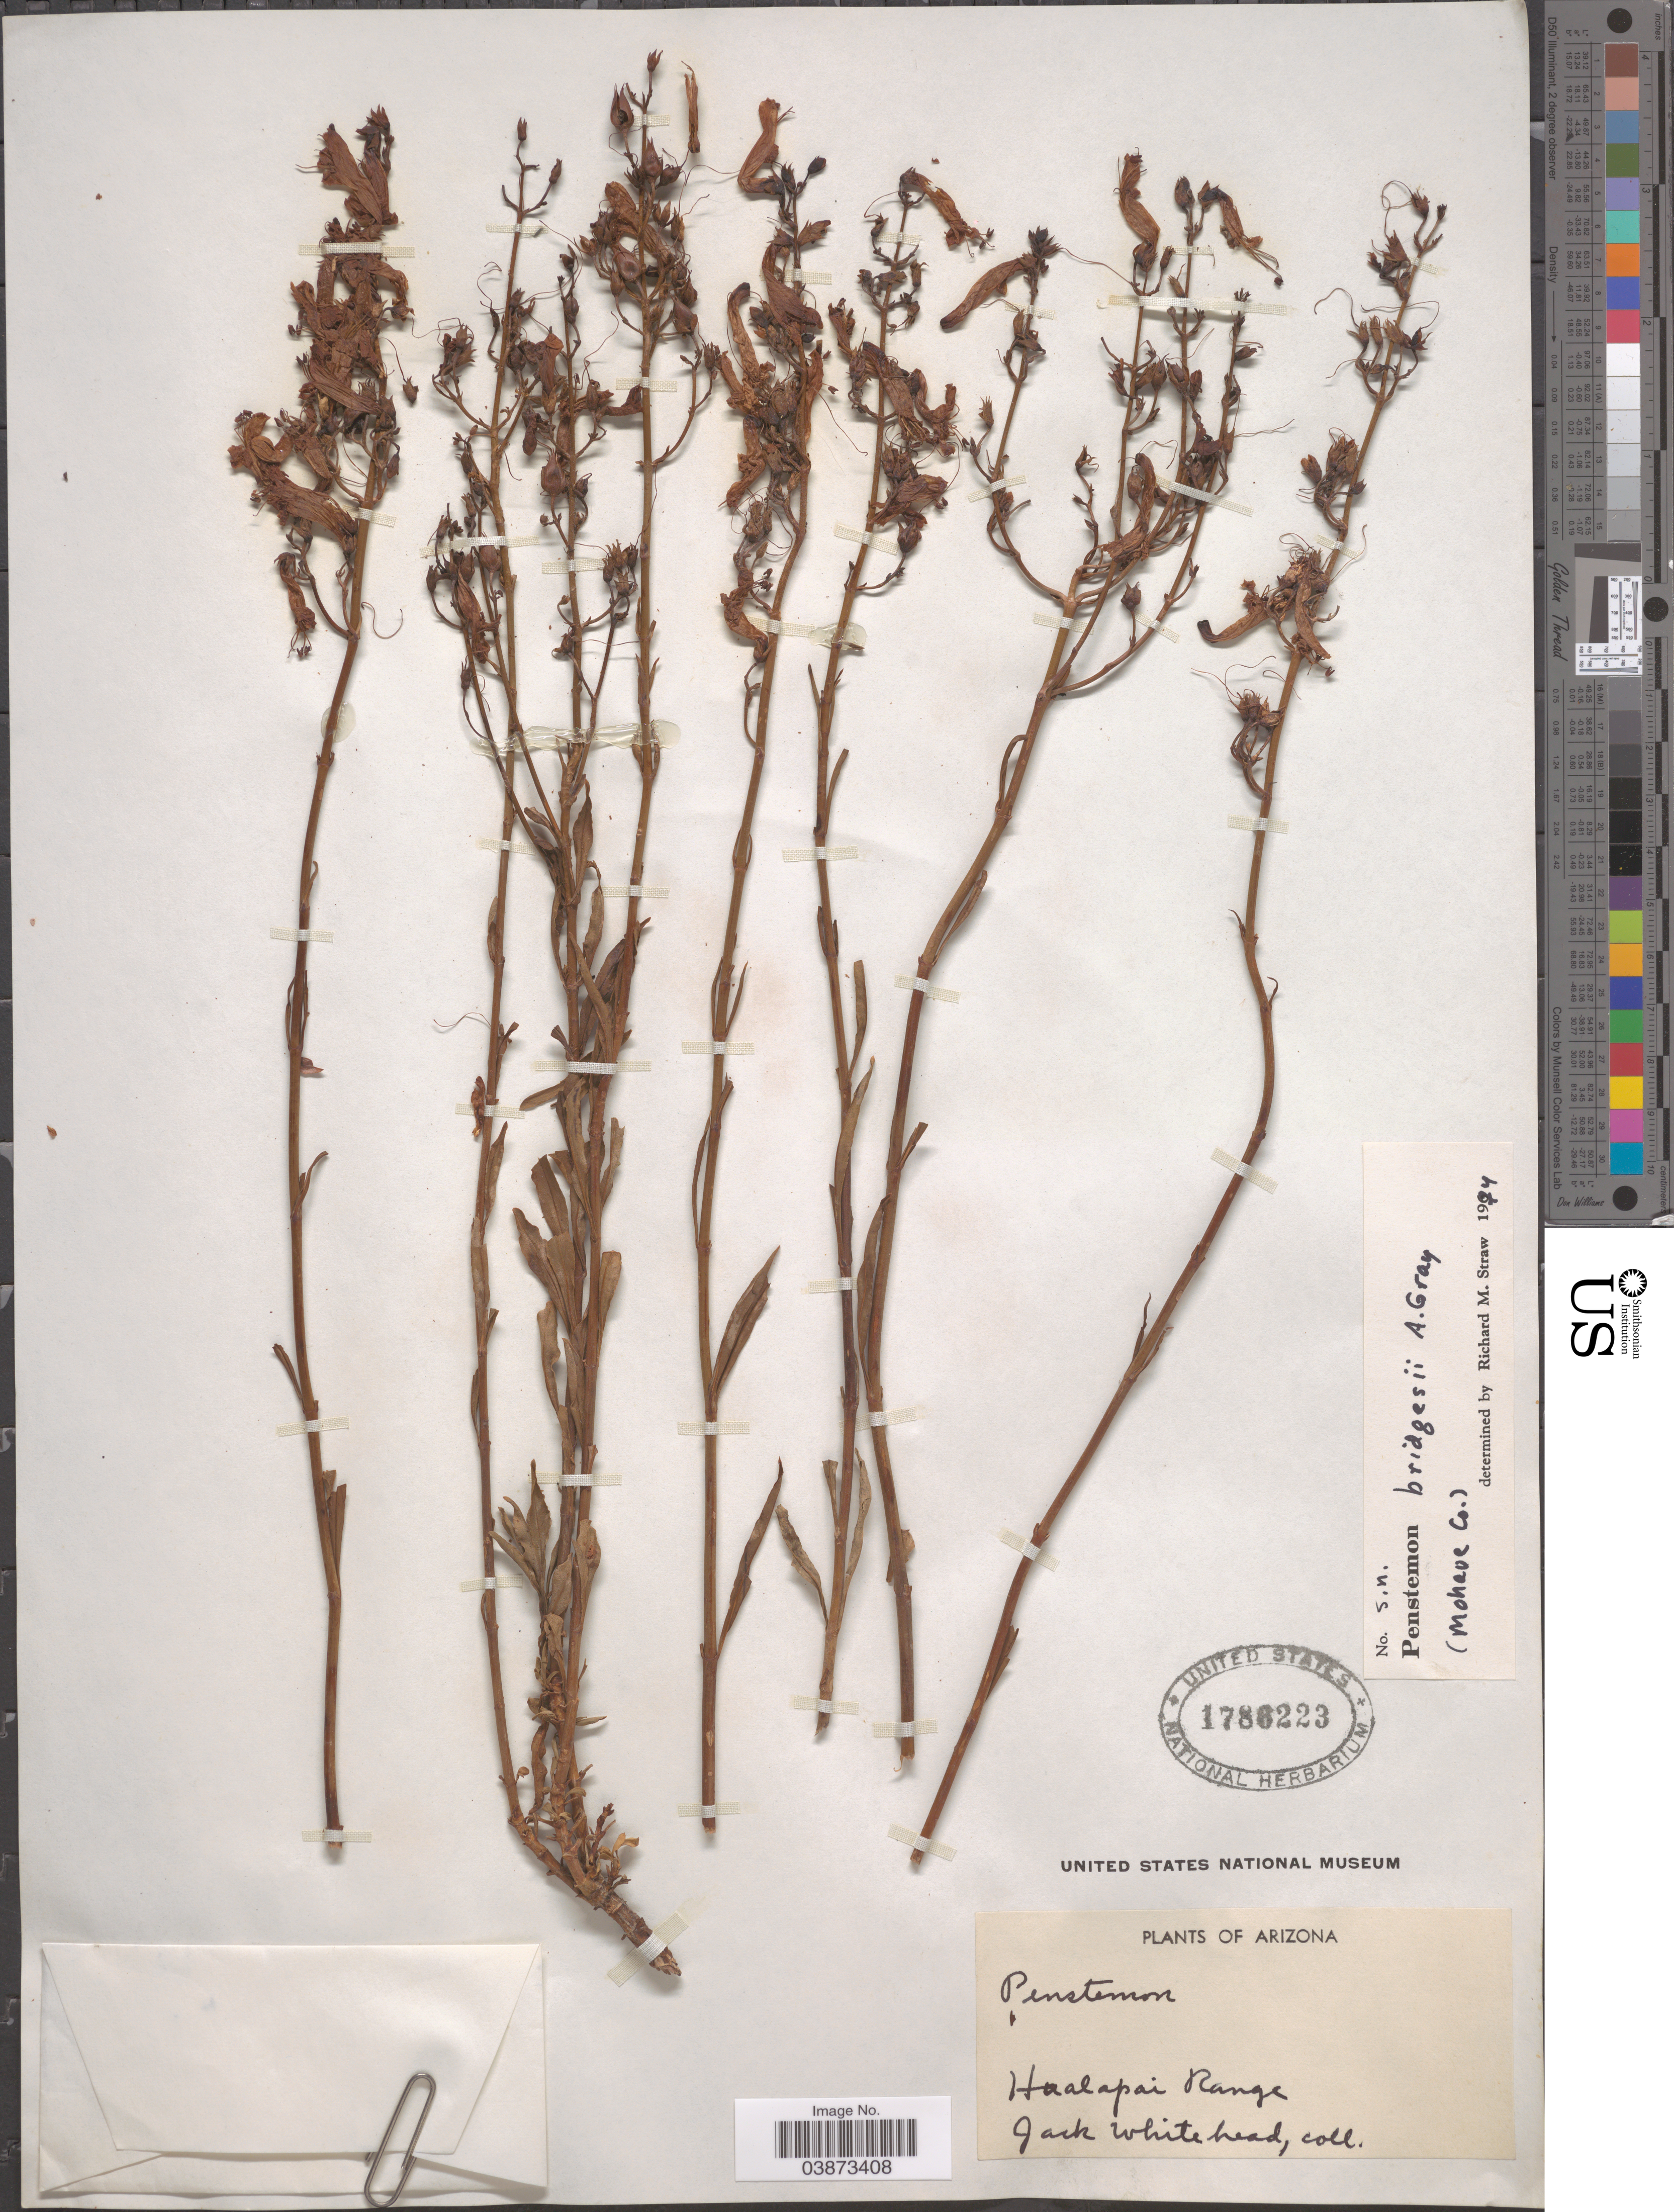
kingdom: Plantae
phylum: Tracheophyta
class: Magnoliopsida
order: Lamiales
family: Plantaginaceae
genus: Penstemon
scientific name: Penstemon bridgesii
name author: A. Gray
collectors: J. Whitehead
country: United States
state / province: Arizona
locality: Hoalapai Range.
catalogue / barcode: US 1786223